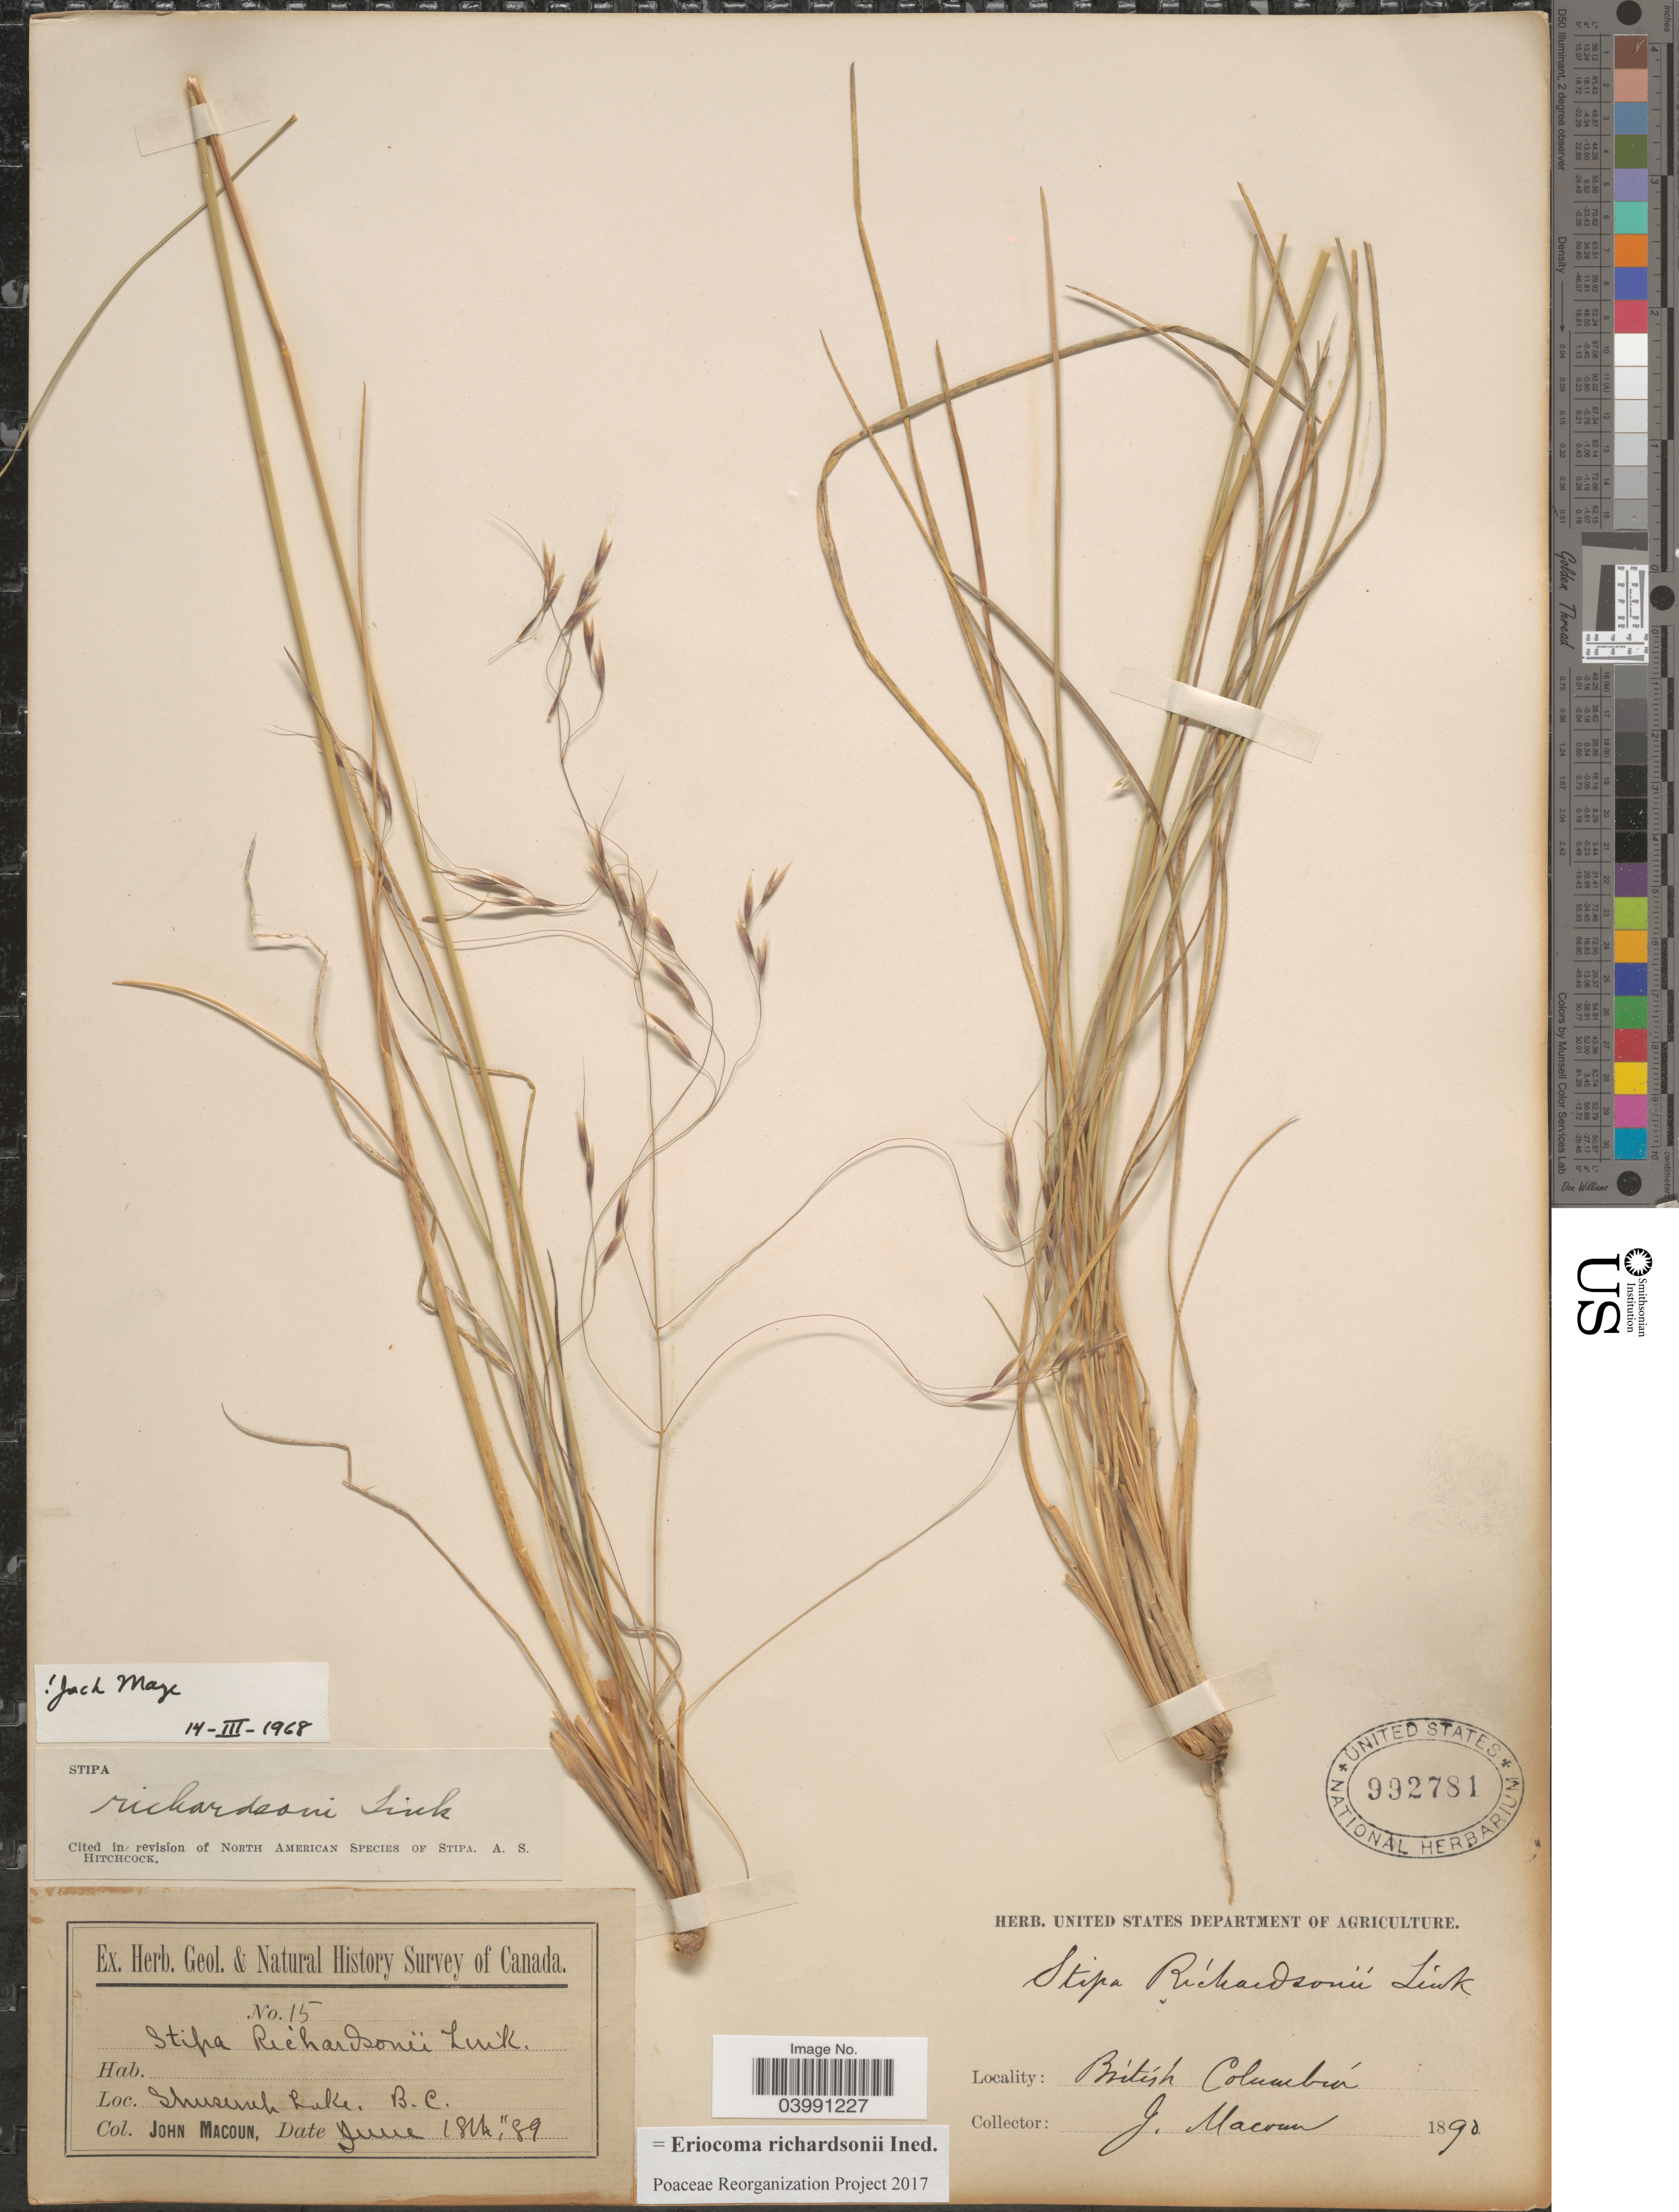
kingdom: Plantae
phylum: Tracheophyta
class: Liliopsida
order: Poales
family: Poaceae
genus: Eriocoma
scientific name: Eriocoma richardsonii ined.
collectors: J. Macoun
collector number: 15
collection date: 1889-06-18/1890-06-18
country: Canada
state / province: British Columbia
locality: Shuswap Lake.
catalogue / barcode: US 992781